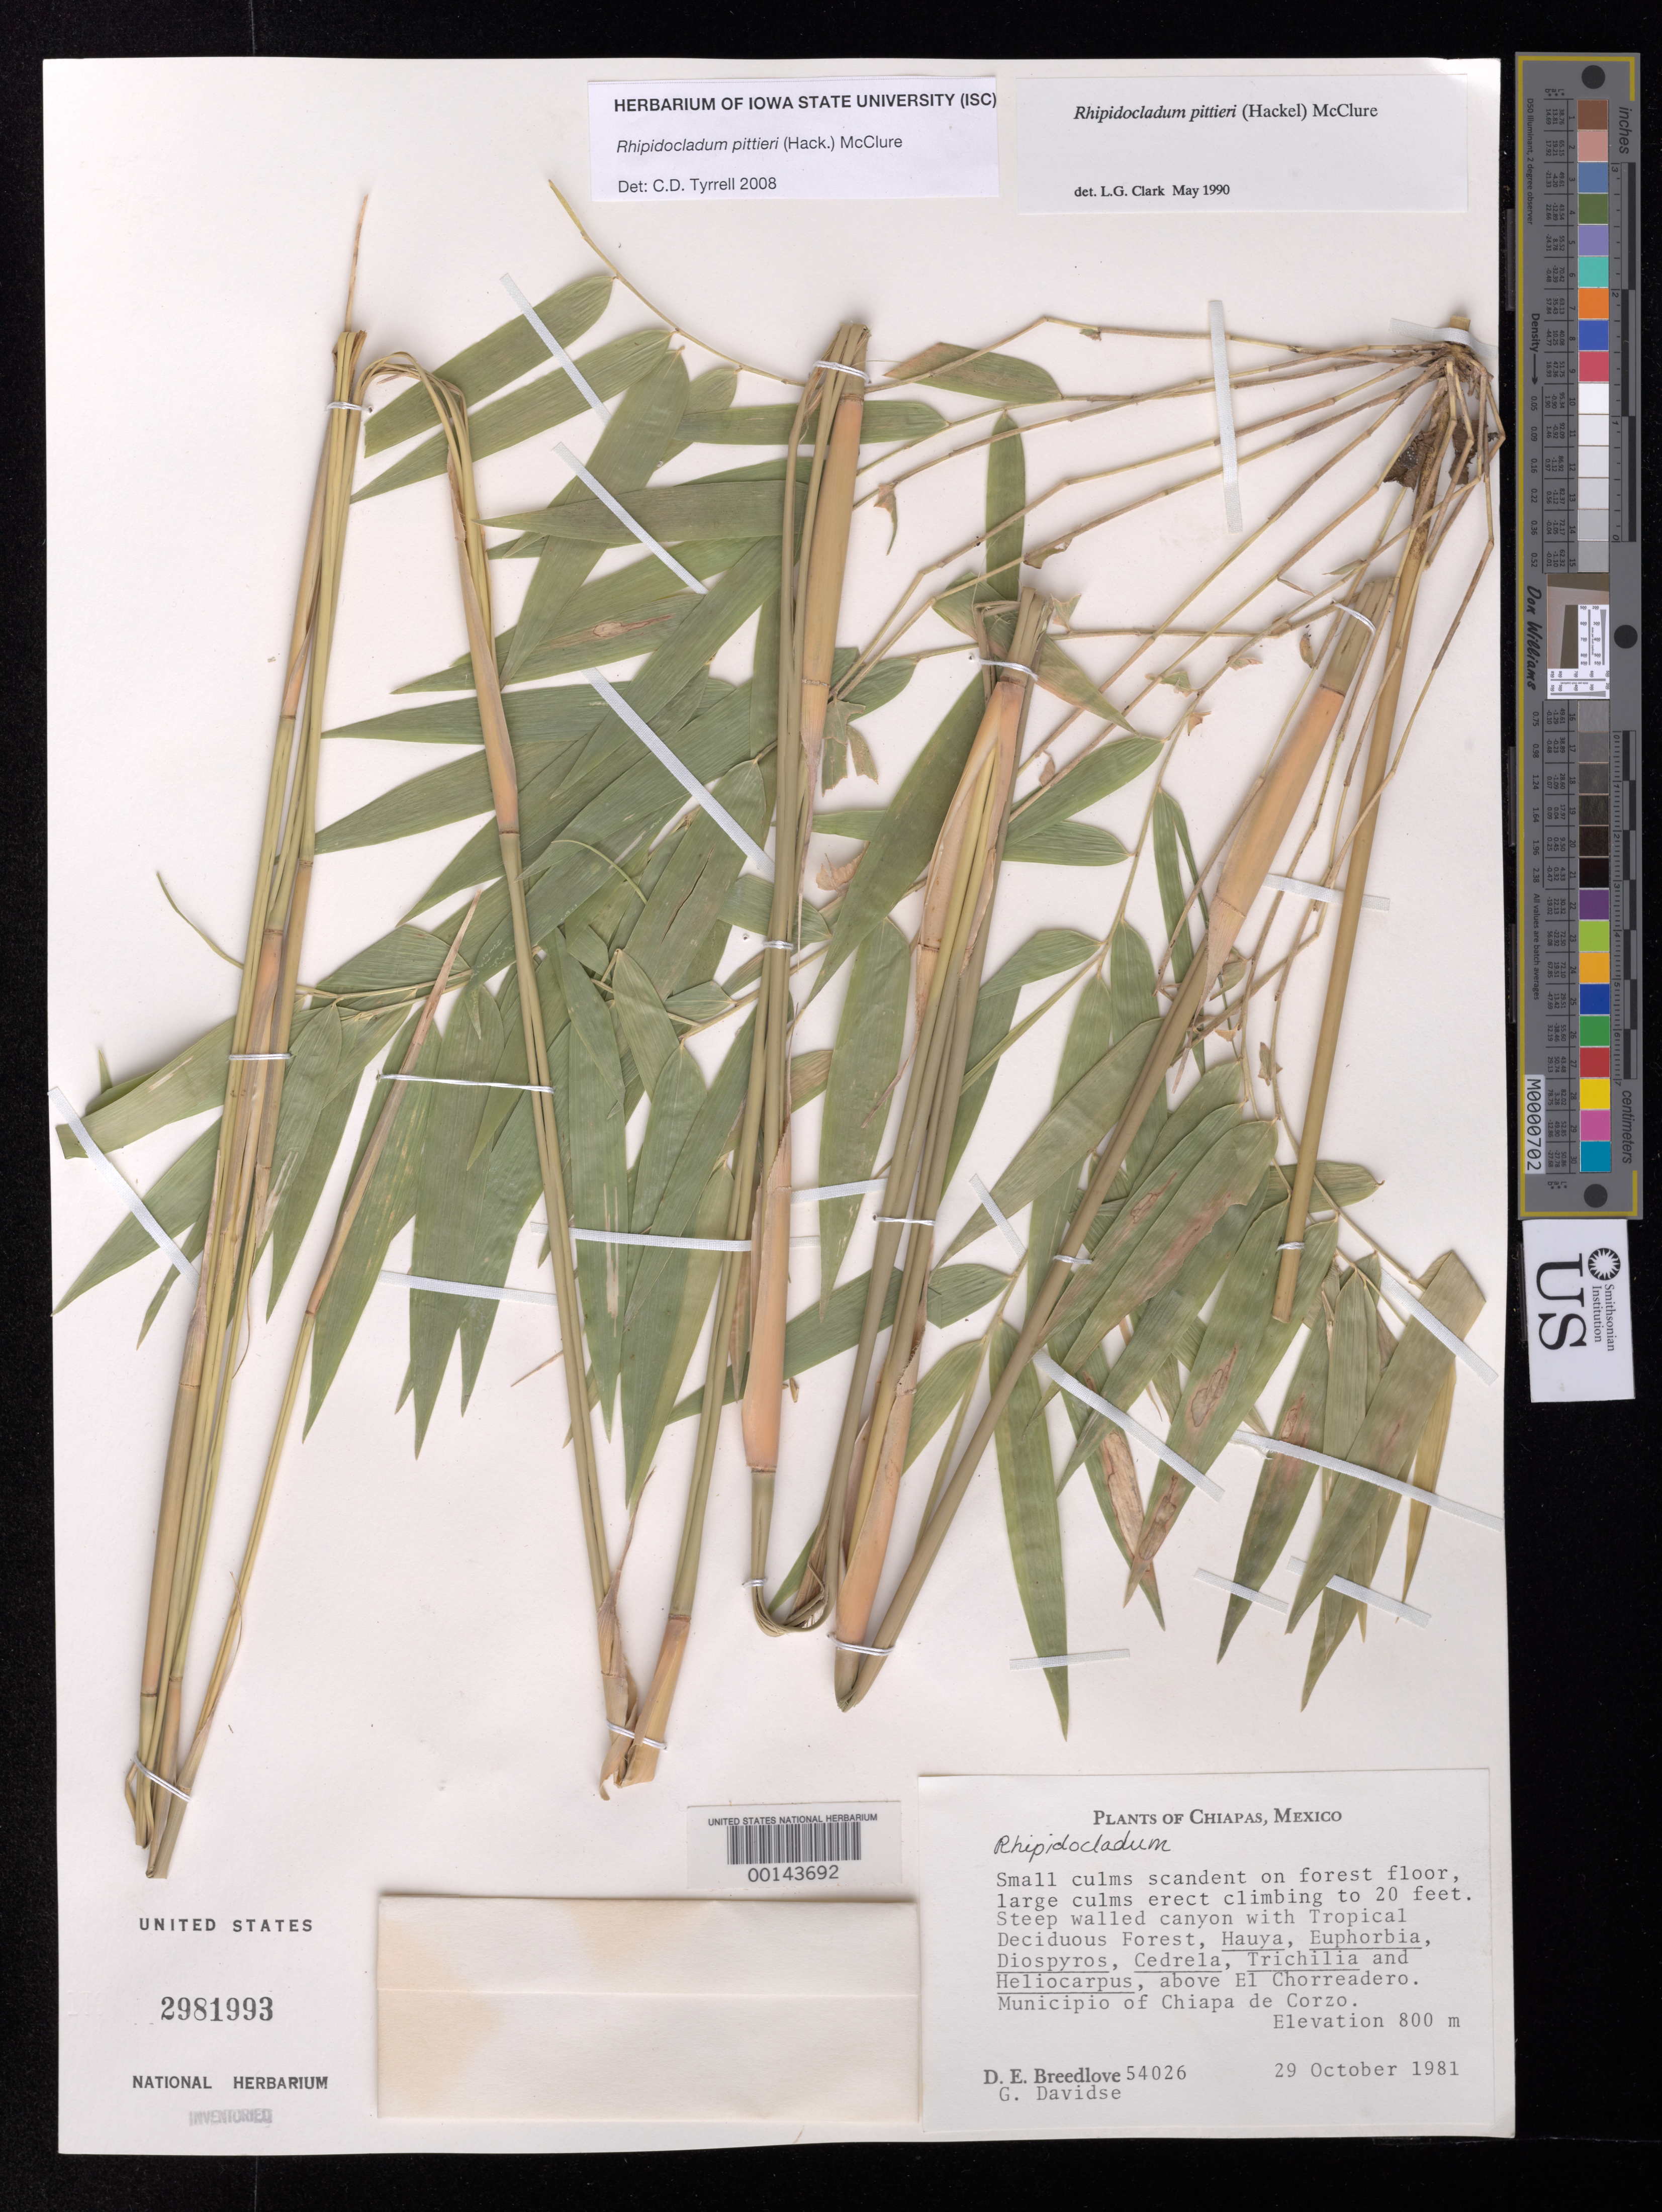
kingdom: Plantae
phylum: Tracheophyta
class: Liliopsida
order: Poales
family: Poaceae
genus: Rhipidocladum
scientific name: Rhipidocladum pittieri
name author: (J. Hack.) McClure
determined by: Tyrrell, C. D.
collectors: D. E. Breedlove & G. Davidse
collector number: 54026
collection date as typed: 29 Oct 1981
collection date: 1981-10-29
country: Mexico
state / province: Chiapas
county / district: Chiapa de Corzo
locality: Above El Chorreadero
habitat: Steep walled canyon with tropical deciduous forest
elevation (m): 800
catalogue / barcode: US 2981993